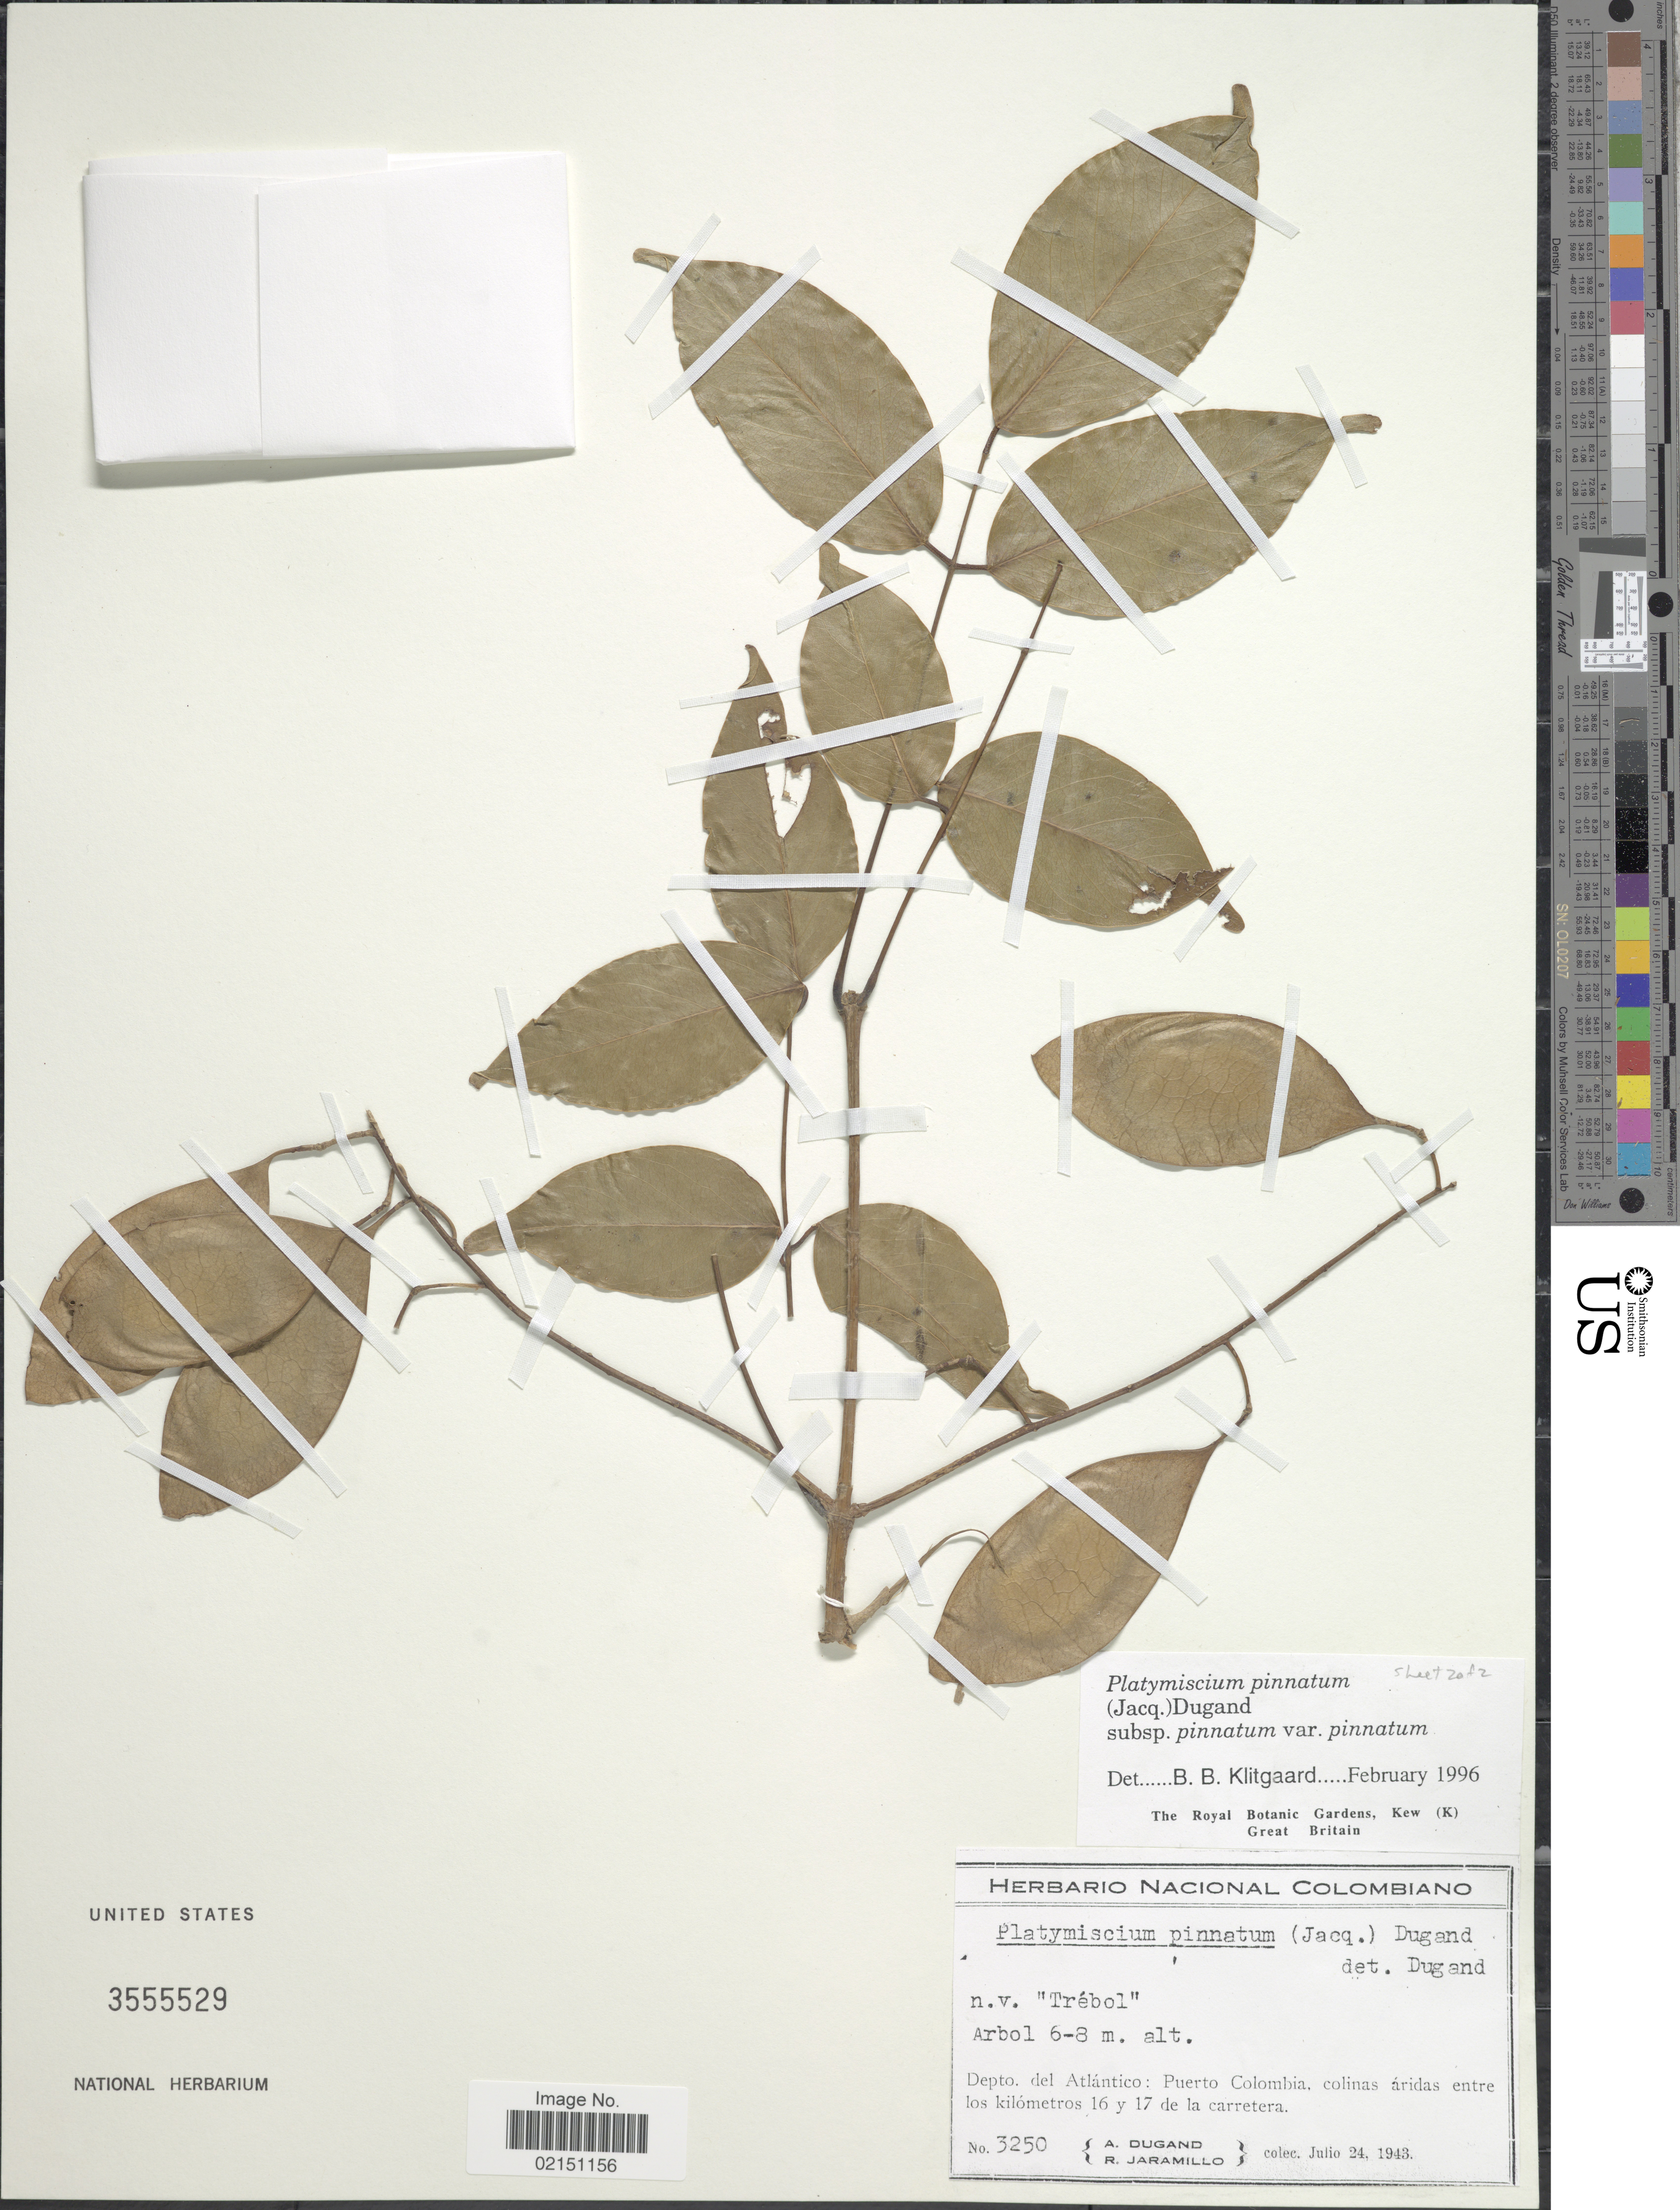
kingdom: Plantae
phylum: Tracheophyta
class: Magnoliopsida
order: Fabales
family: Fabaceae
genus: Platymiscium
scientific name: Platymiscium pinnatum var. pinnatum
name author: (Jacq.)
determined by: Klitgaard, B. B.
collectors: A. Dugand & R. Jaramillo M.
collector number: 3250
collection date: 1943-07-24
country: Colombia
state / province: Atlántico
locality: Puerto Colombia, colinas aridas entre los Kilometros 16 y 17 de la carretera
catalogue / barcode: US 3555529